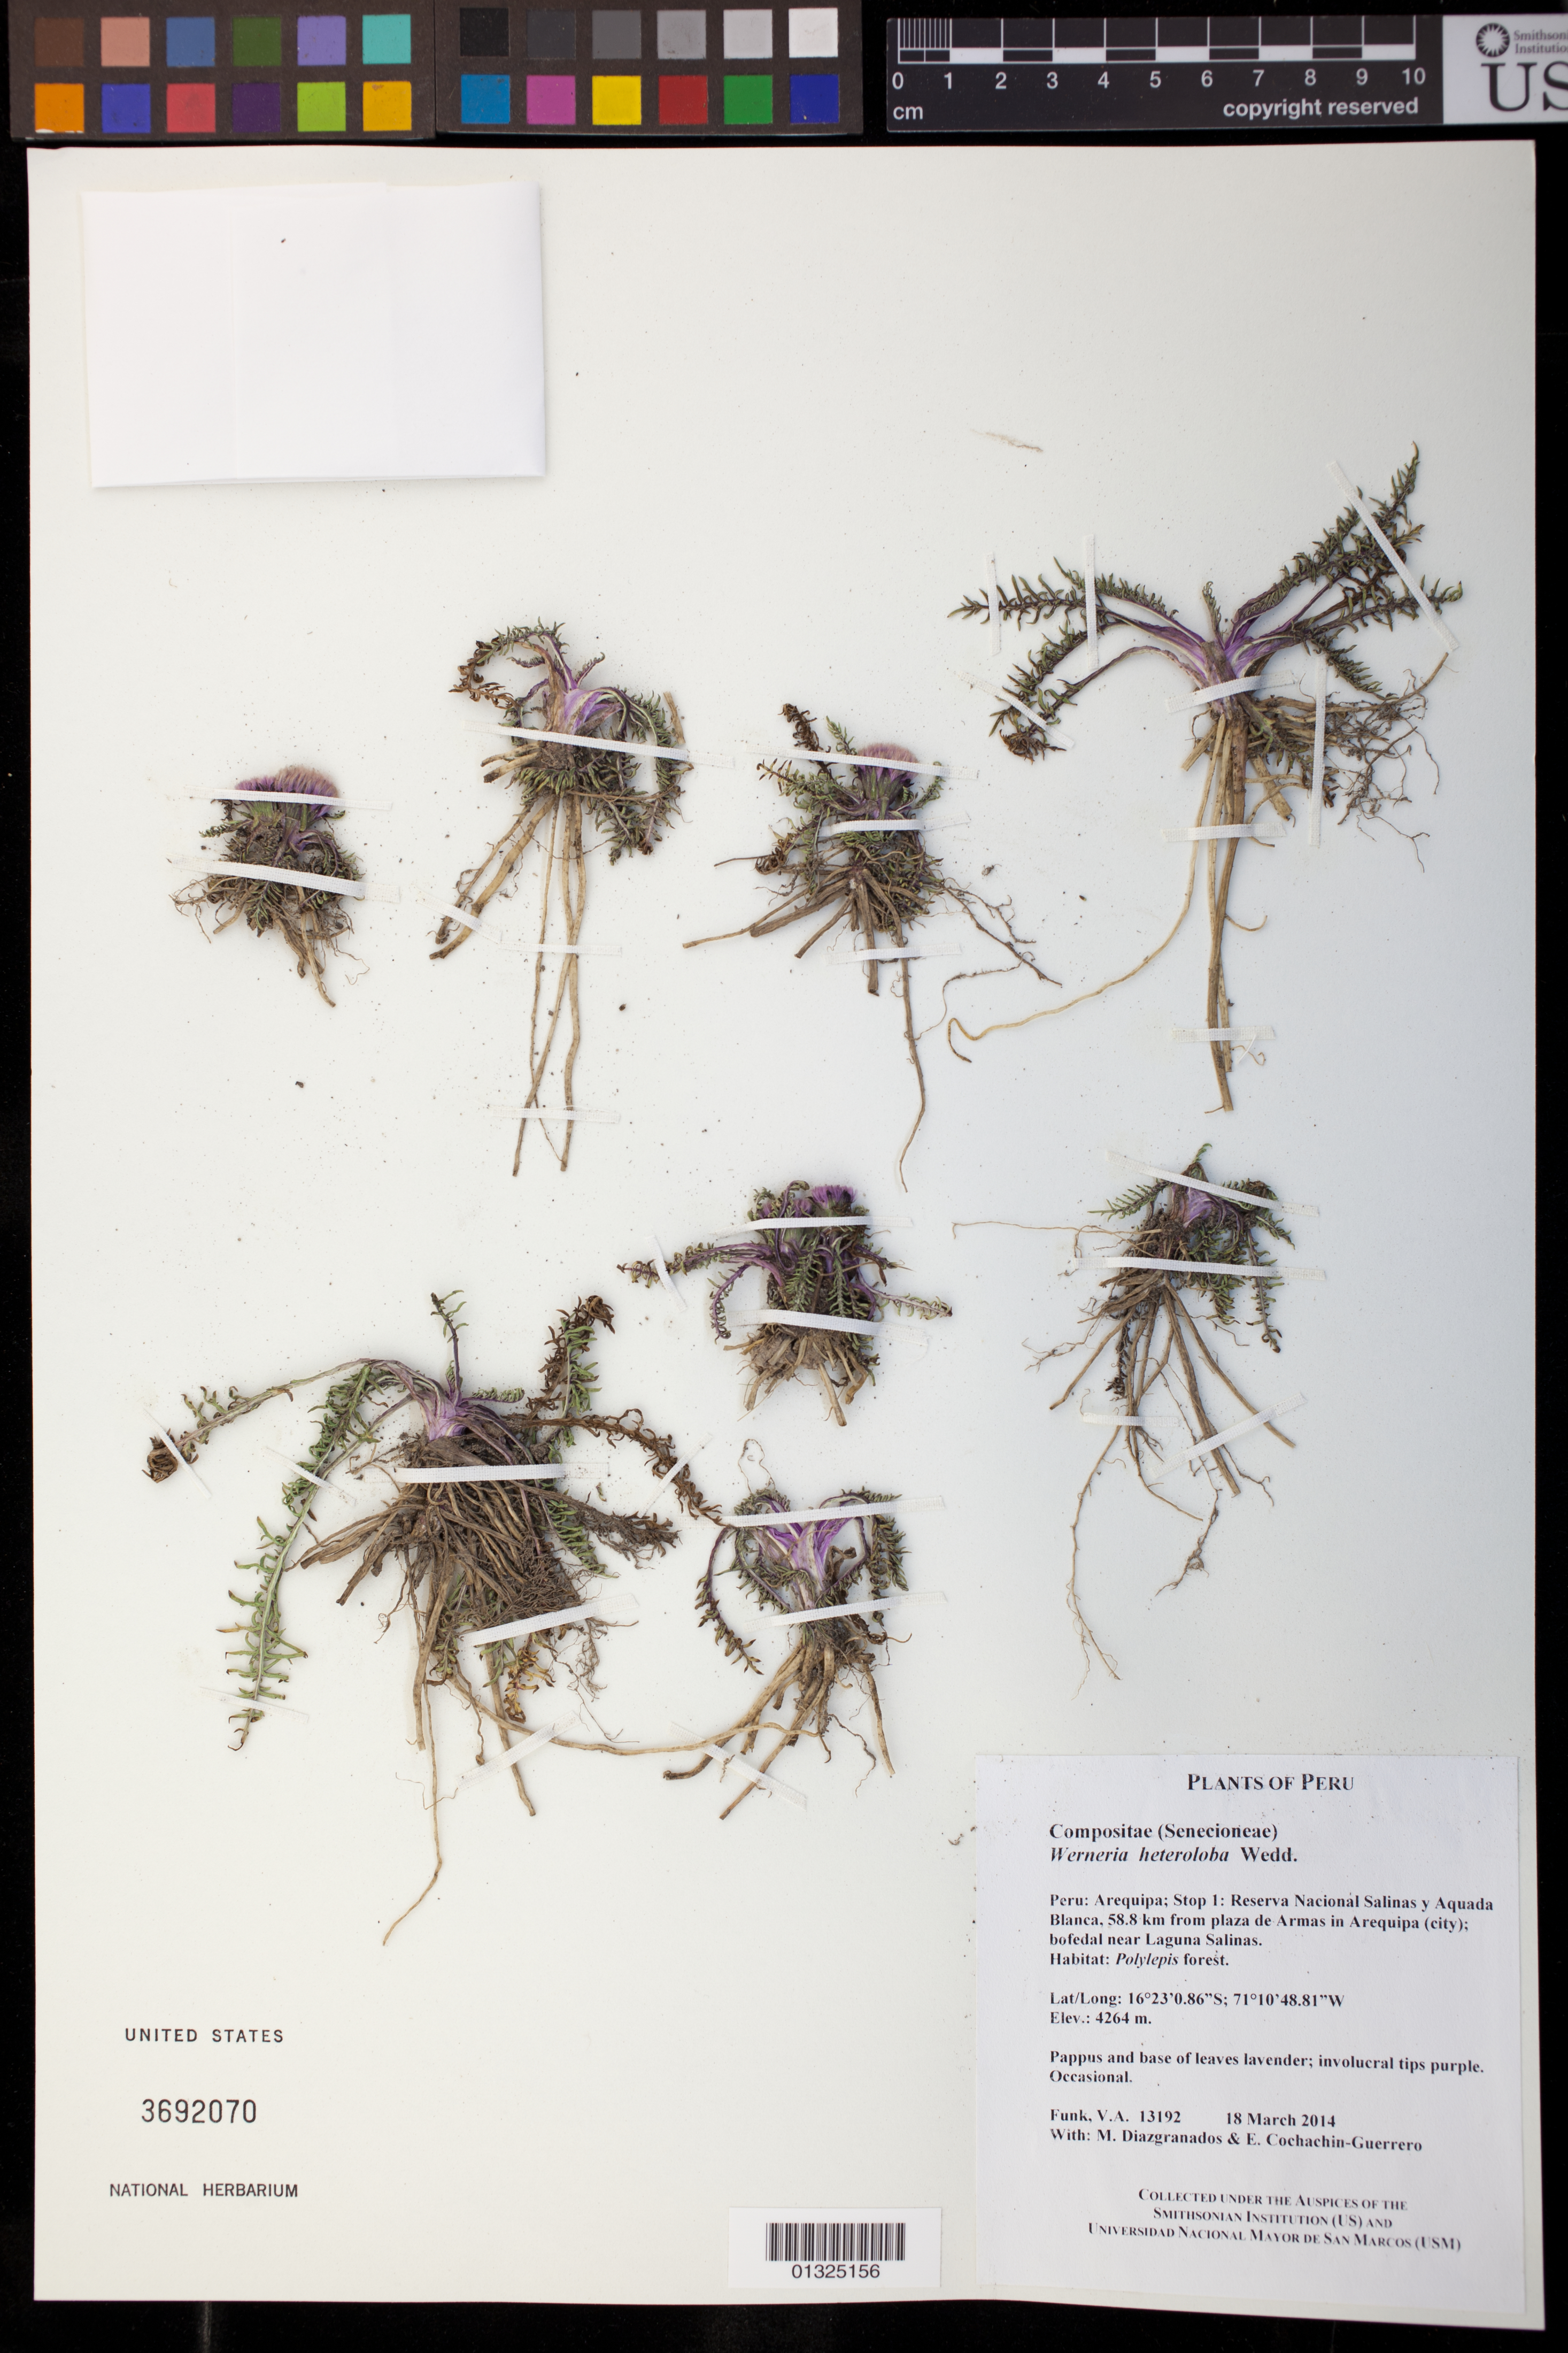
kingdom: Plantae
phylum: Tracheophyta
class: Magnoliopsida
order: Asterales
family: Asteraceae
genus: Werneria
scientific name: Werneria pinnatifida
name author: Remy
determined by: Calvo, Joel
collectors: M. Diazgranados C. & E. Cochachin Guerrero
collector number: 13192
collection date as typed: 18 March 2014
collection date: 2014-03-18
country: Peru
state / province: Puno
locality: Reserva Nacional Salinas y Aquada Blanca, 58.8 km from plaza de Armas in Arequipa (city); bofedal near Laguna Salinas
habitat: Bofedal; Polylepis forest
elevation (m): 4263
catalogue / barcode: US 3692070